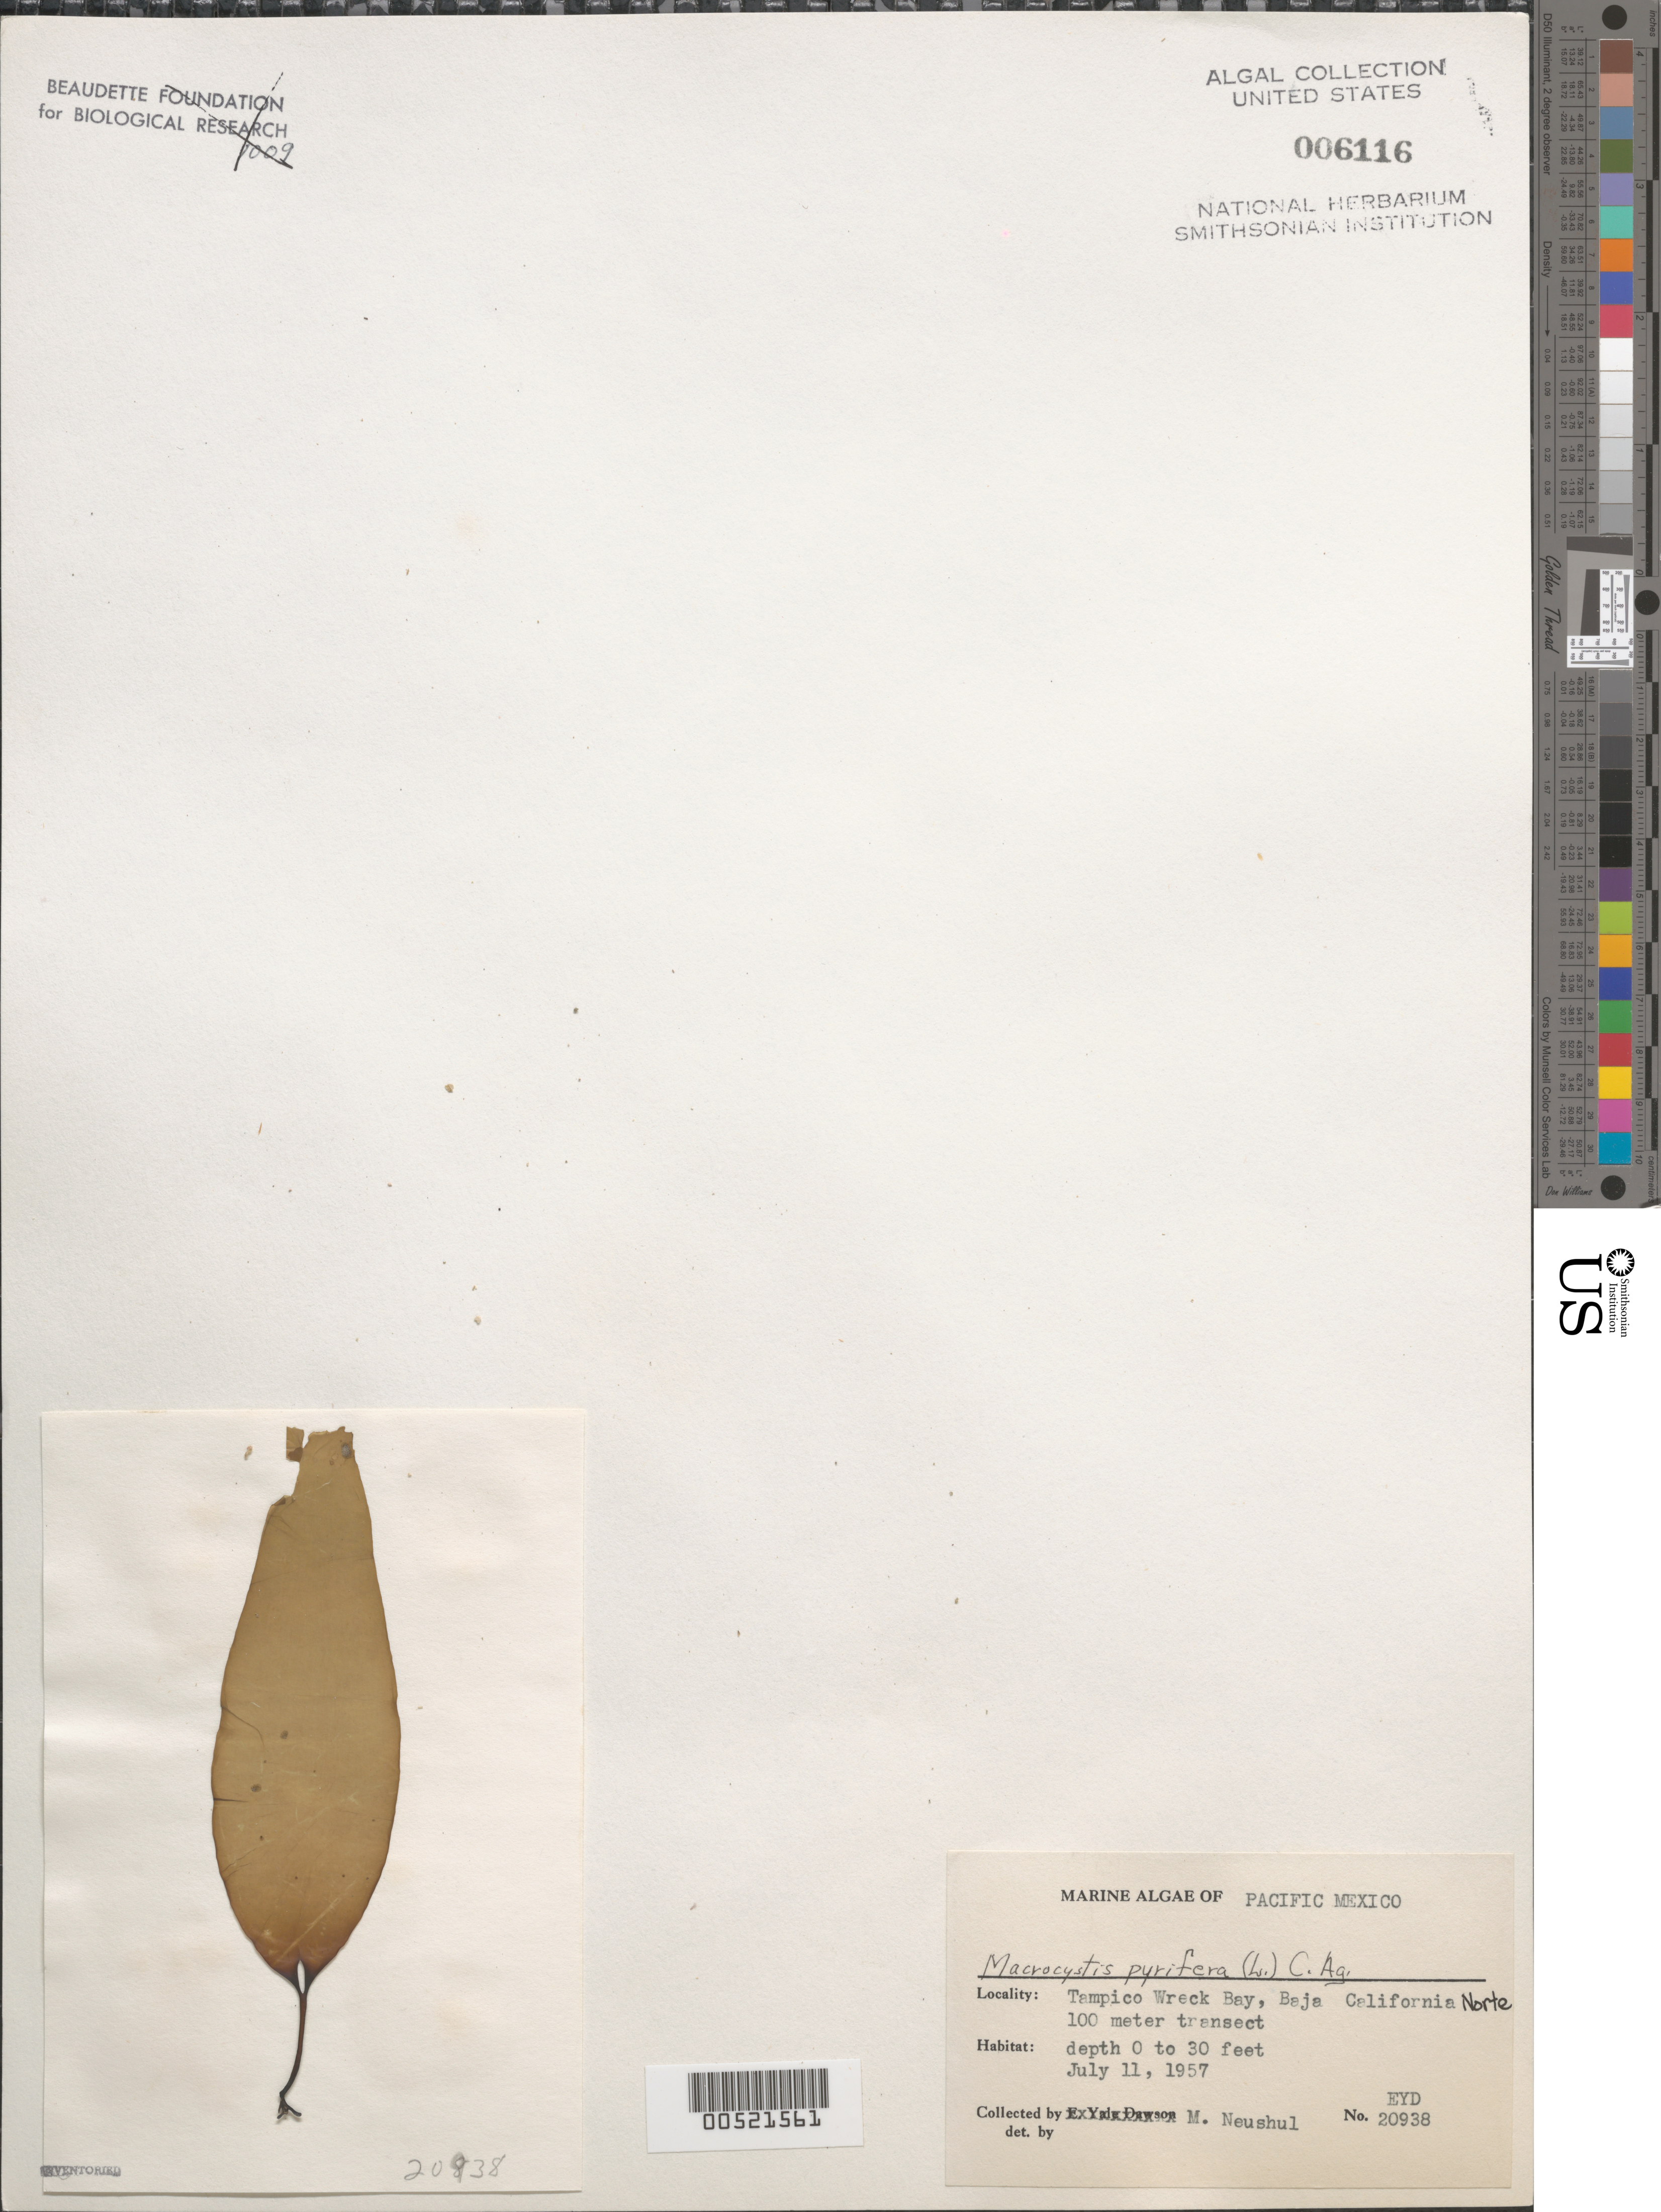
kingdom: Chromista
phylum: Ochrophyta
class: Phaeophyceae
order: Laminariales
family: Laminariaceae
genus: Macrocystis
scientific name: Macrocystis pyrifera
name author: (L.) C. Agardh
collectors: M. Neushul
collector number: EYD 20938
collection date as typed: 11 Jul 1957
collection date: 1957-07-11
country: Mexico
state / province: Baja California Norte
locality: Tampico Wreck Bay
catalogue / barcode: US 6116